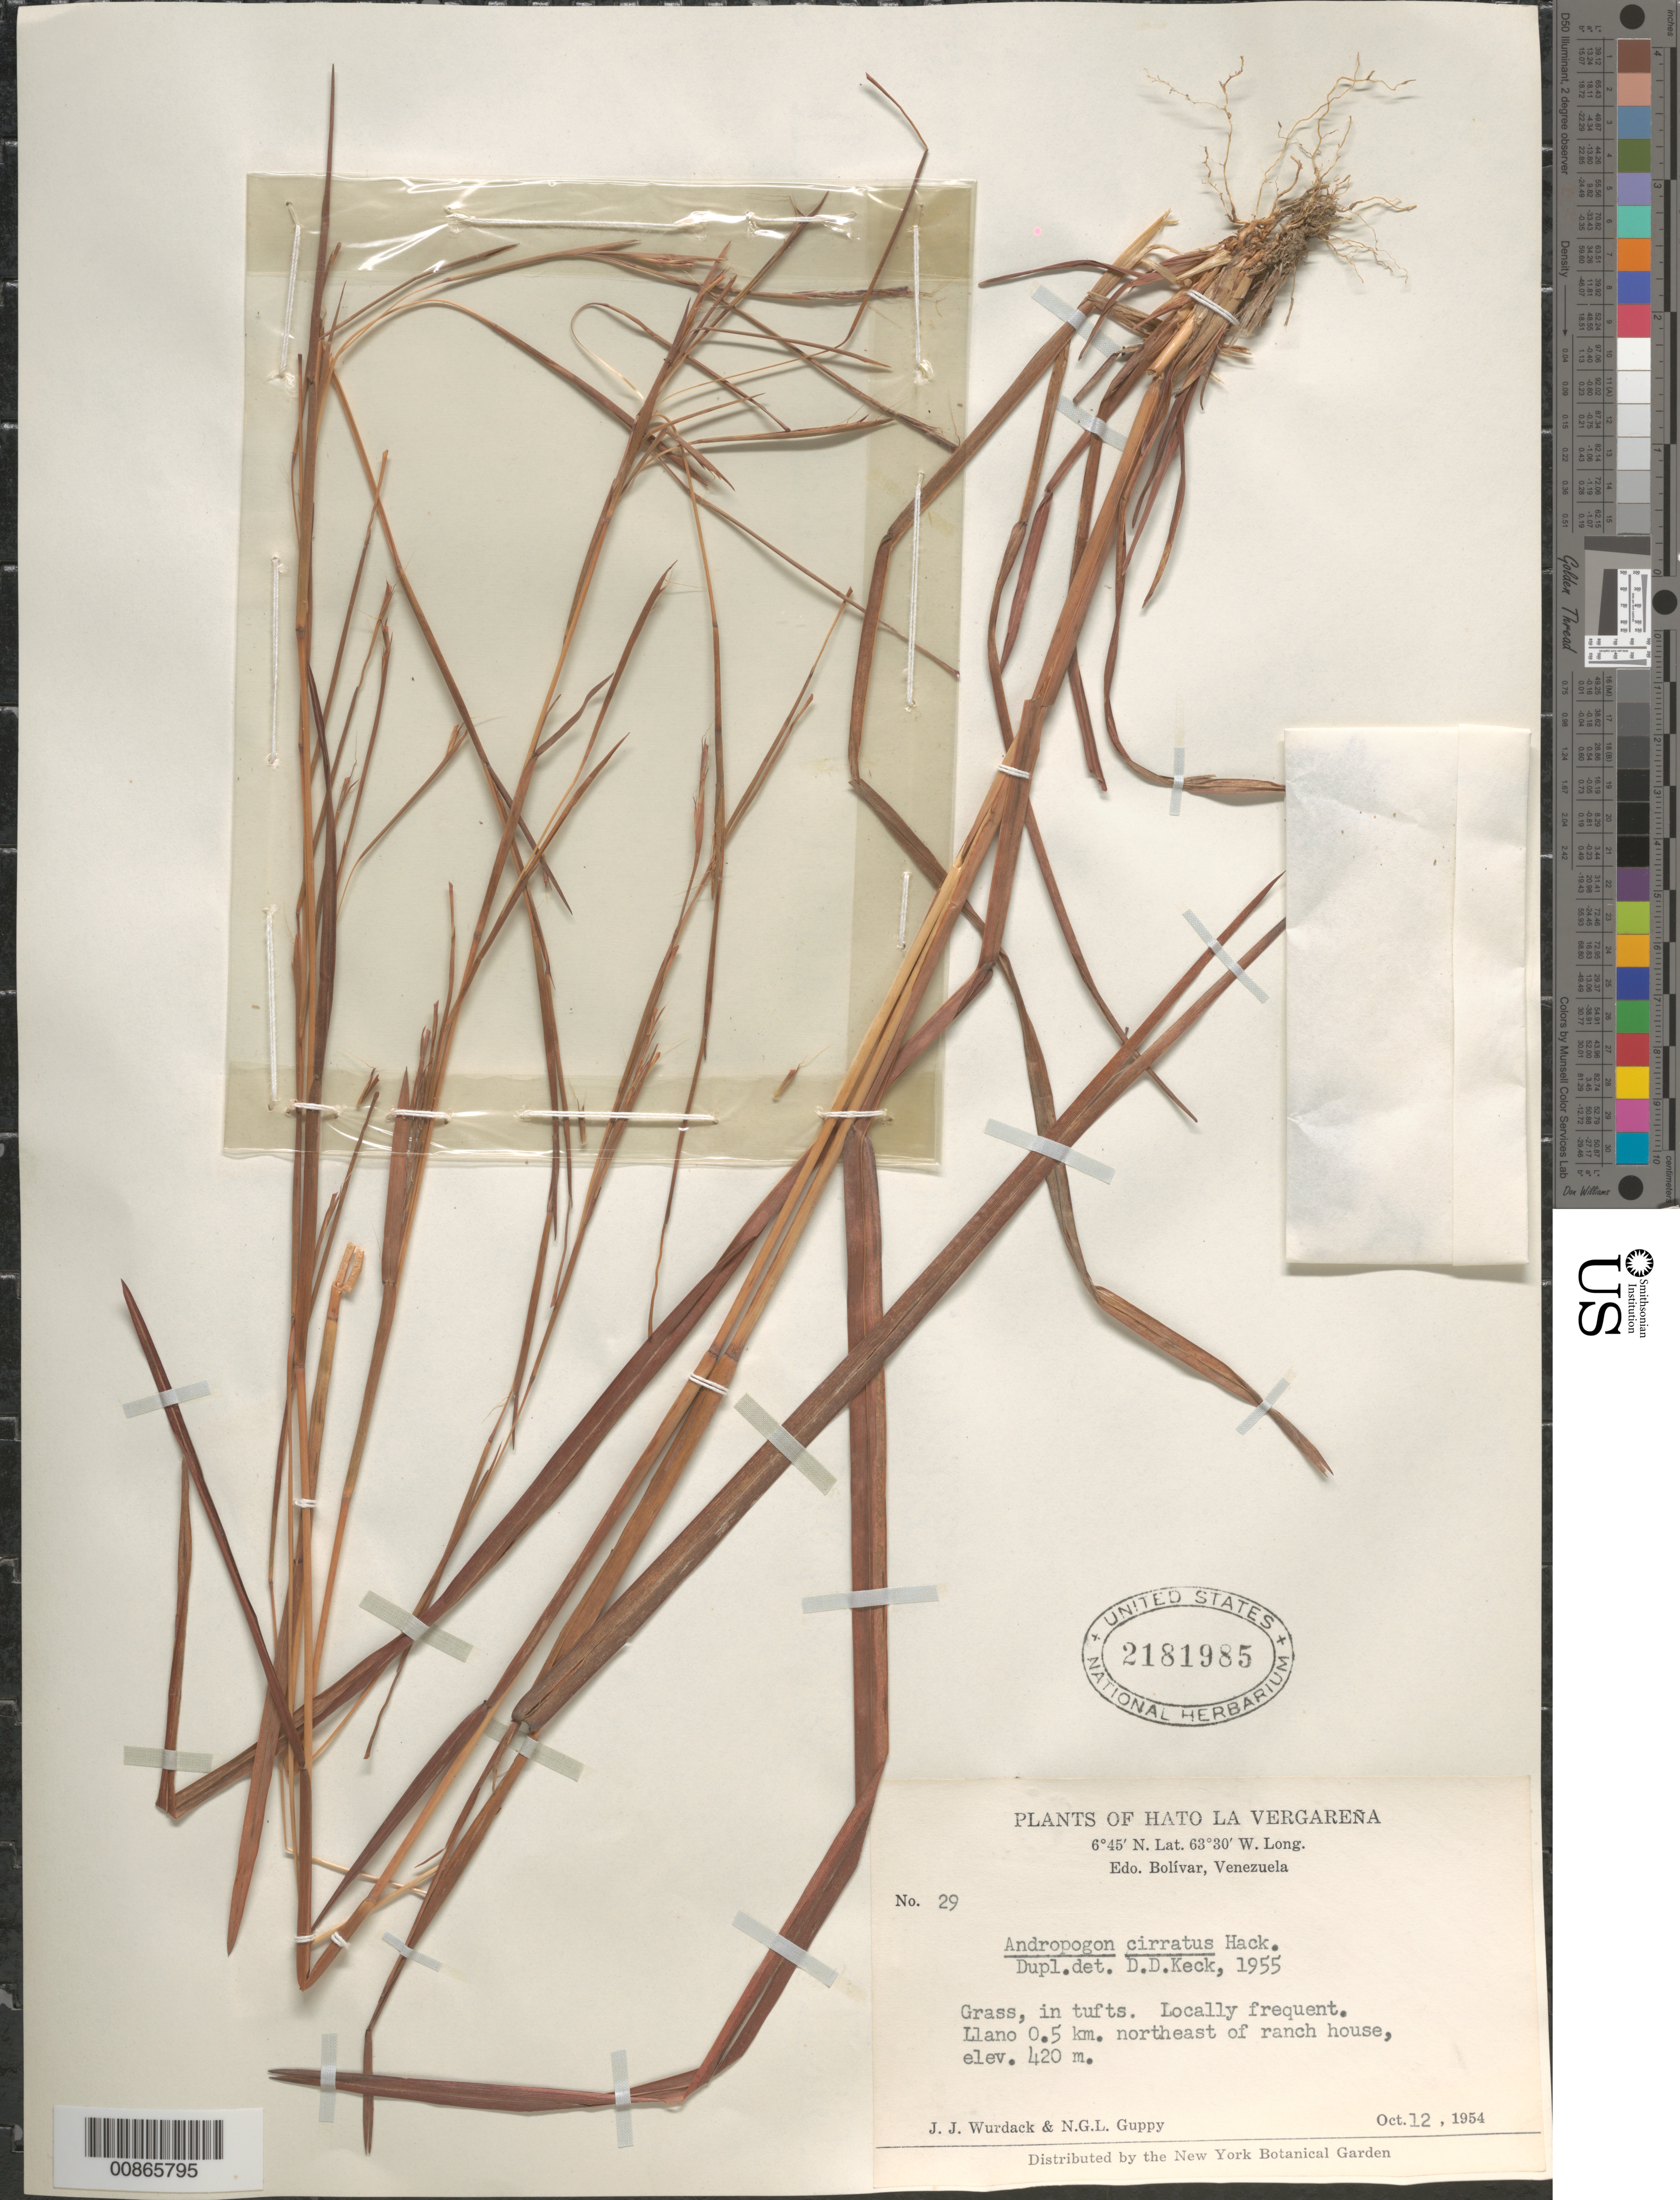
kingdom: Plantae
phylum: Tracheophyta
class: Liliopsida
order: Poales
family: Poaceae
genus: Schizachyrium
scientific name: Schizachyrium cirratum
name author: (Hack.) Wooton & Standl.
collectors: J. J. Wurdack & N. Guppy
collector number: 29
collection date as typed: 12-Oct-54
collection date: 1954-10-12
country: Venezuela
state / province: Bolívar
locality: Hato La Vergareña, 0.5 km NE of ranch house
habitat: Llano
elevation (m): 420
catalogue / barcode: US 2181985